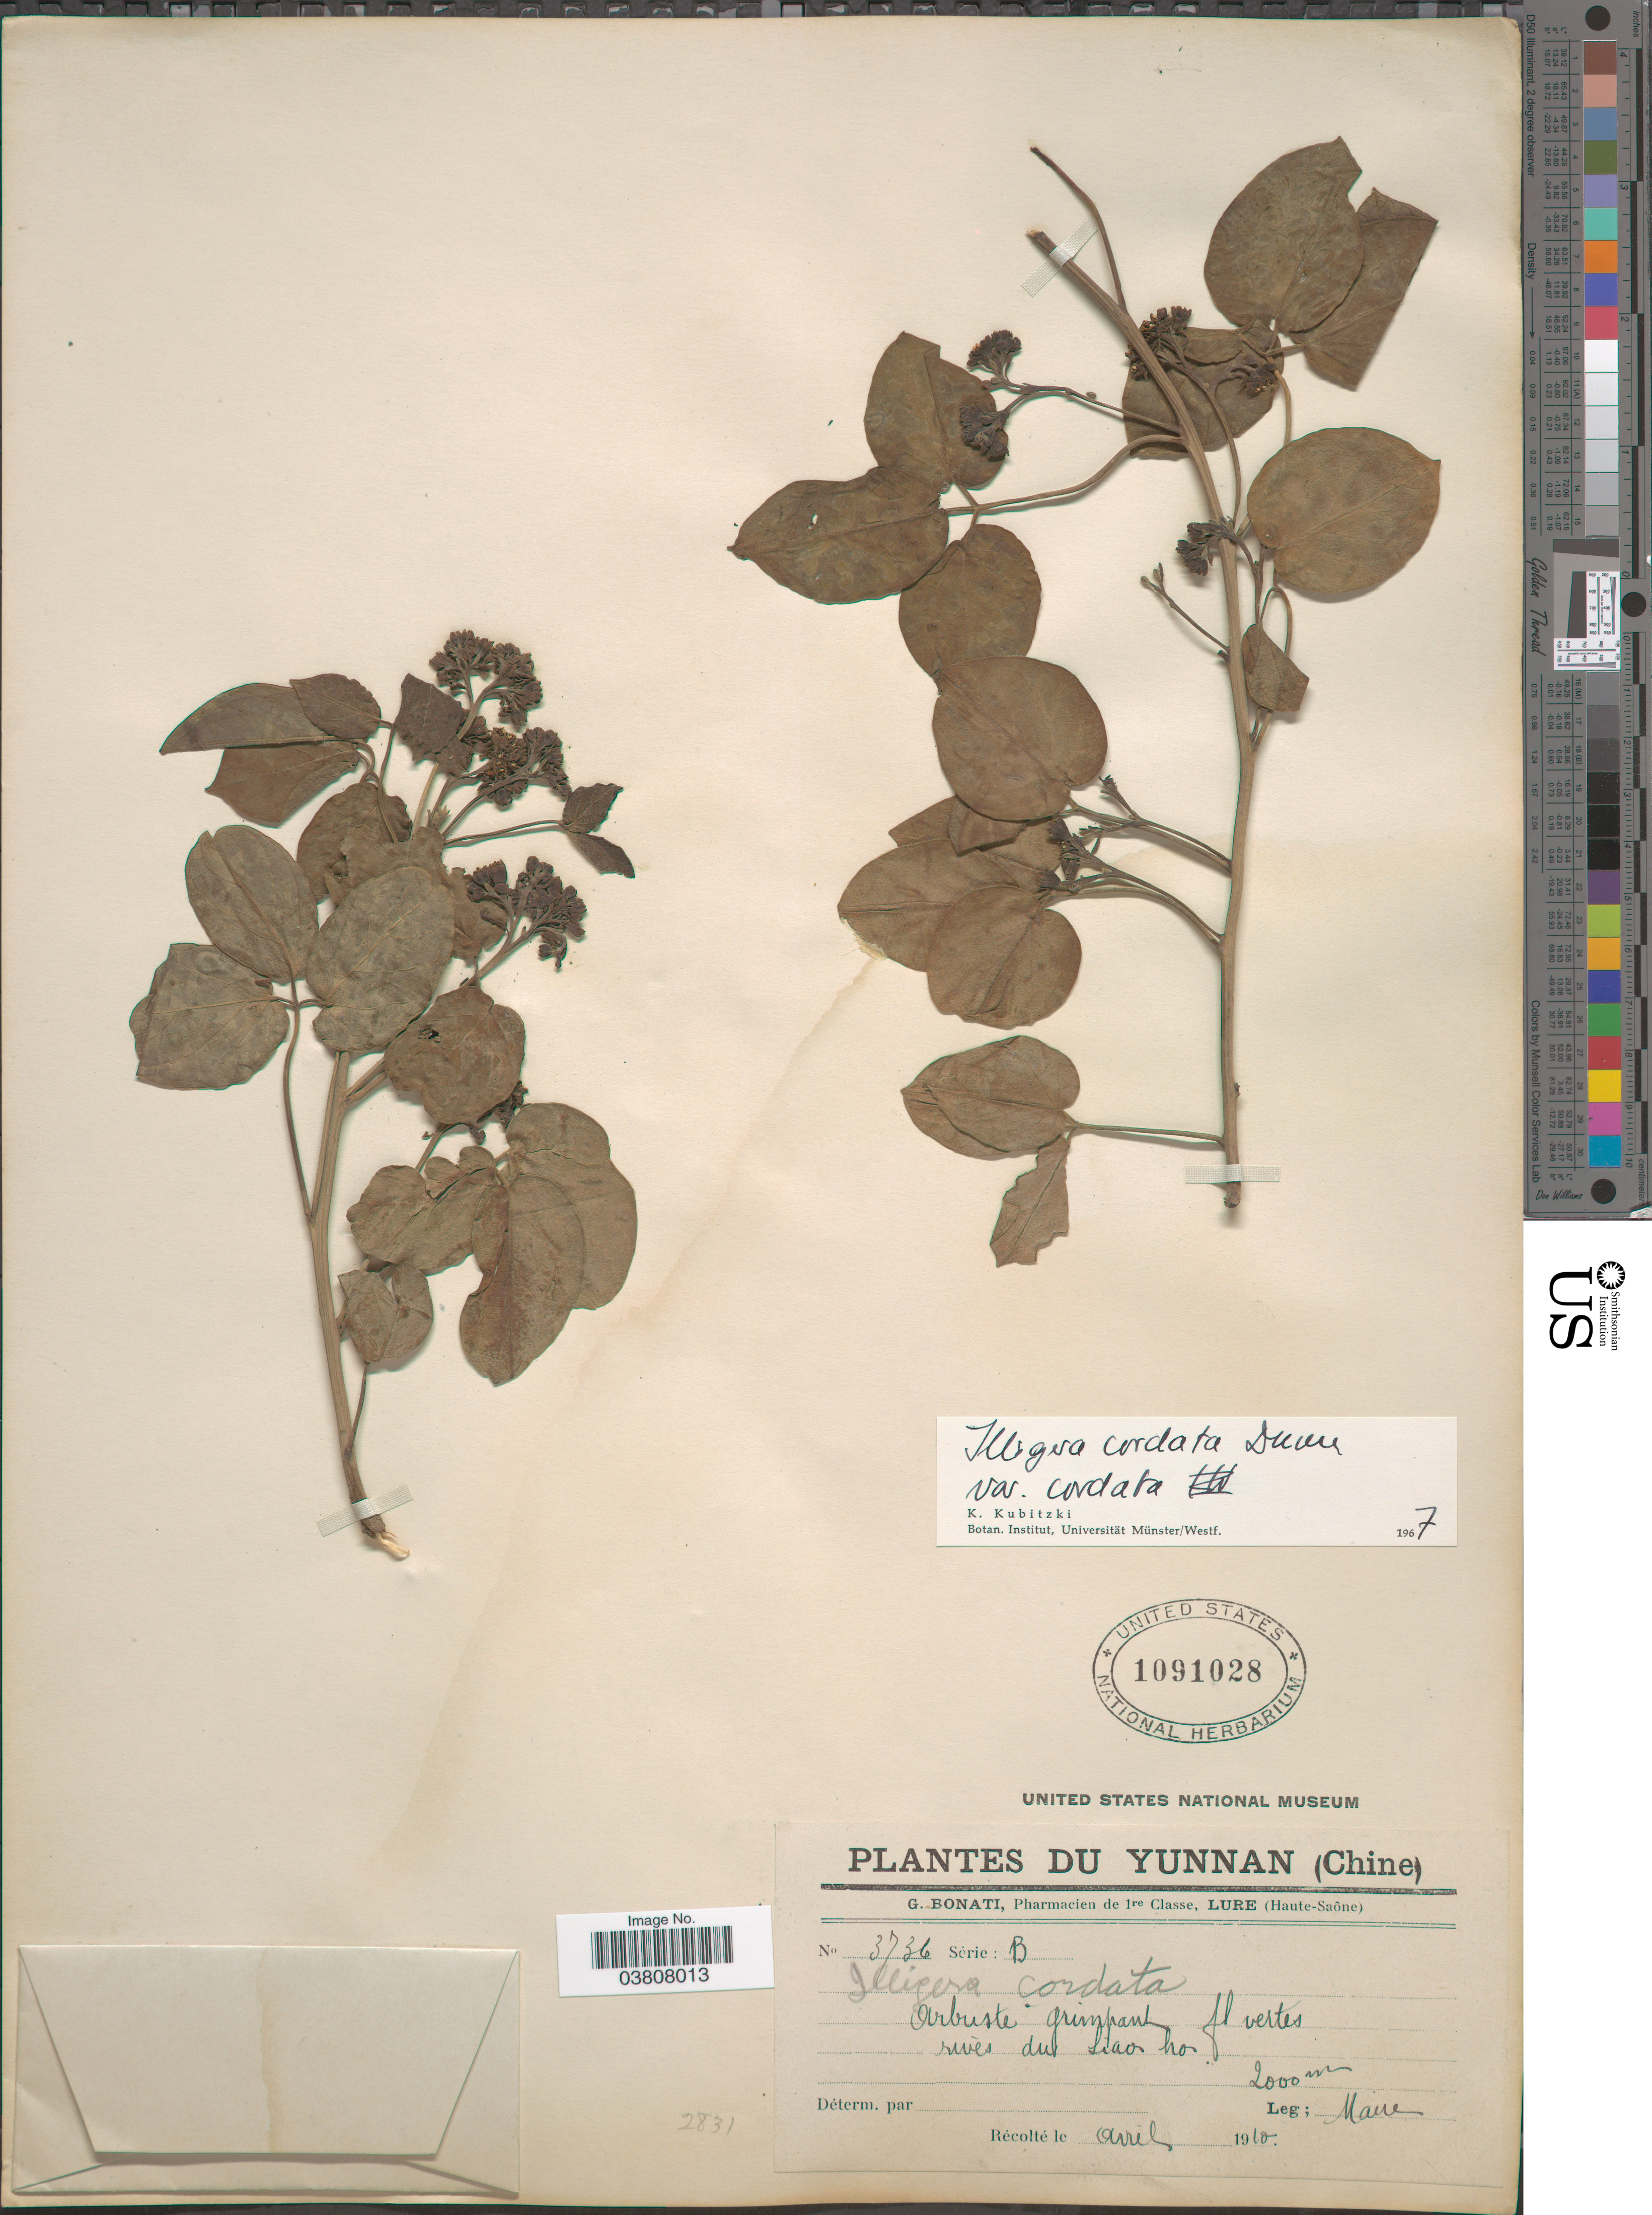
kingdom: Plantae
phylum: Tracheophyta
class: Magnoliopsida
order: Laurales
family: Hernandiaceae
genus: Illigera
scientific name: Illigera cordata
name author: Dunn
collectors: Maire, --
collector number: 3736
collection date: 1910-04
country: China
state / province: Yunnan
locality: Rives du Liao ho.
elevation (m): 2000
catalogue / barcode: US 1091028